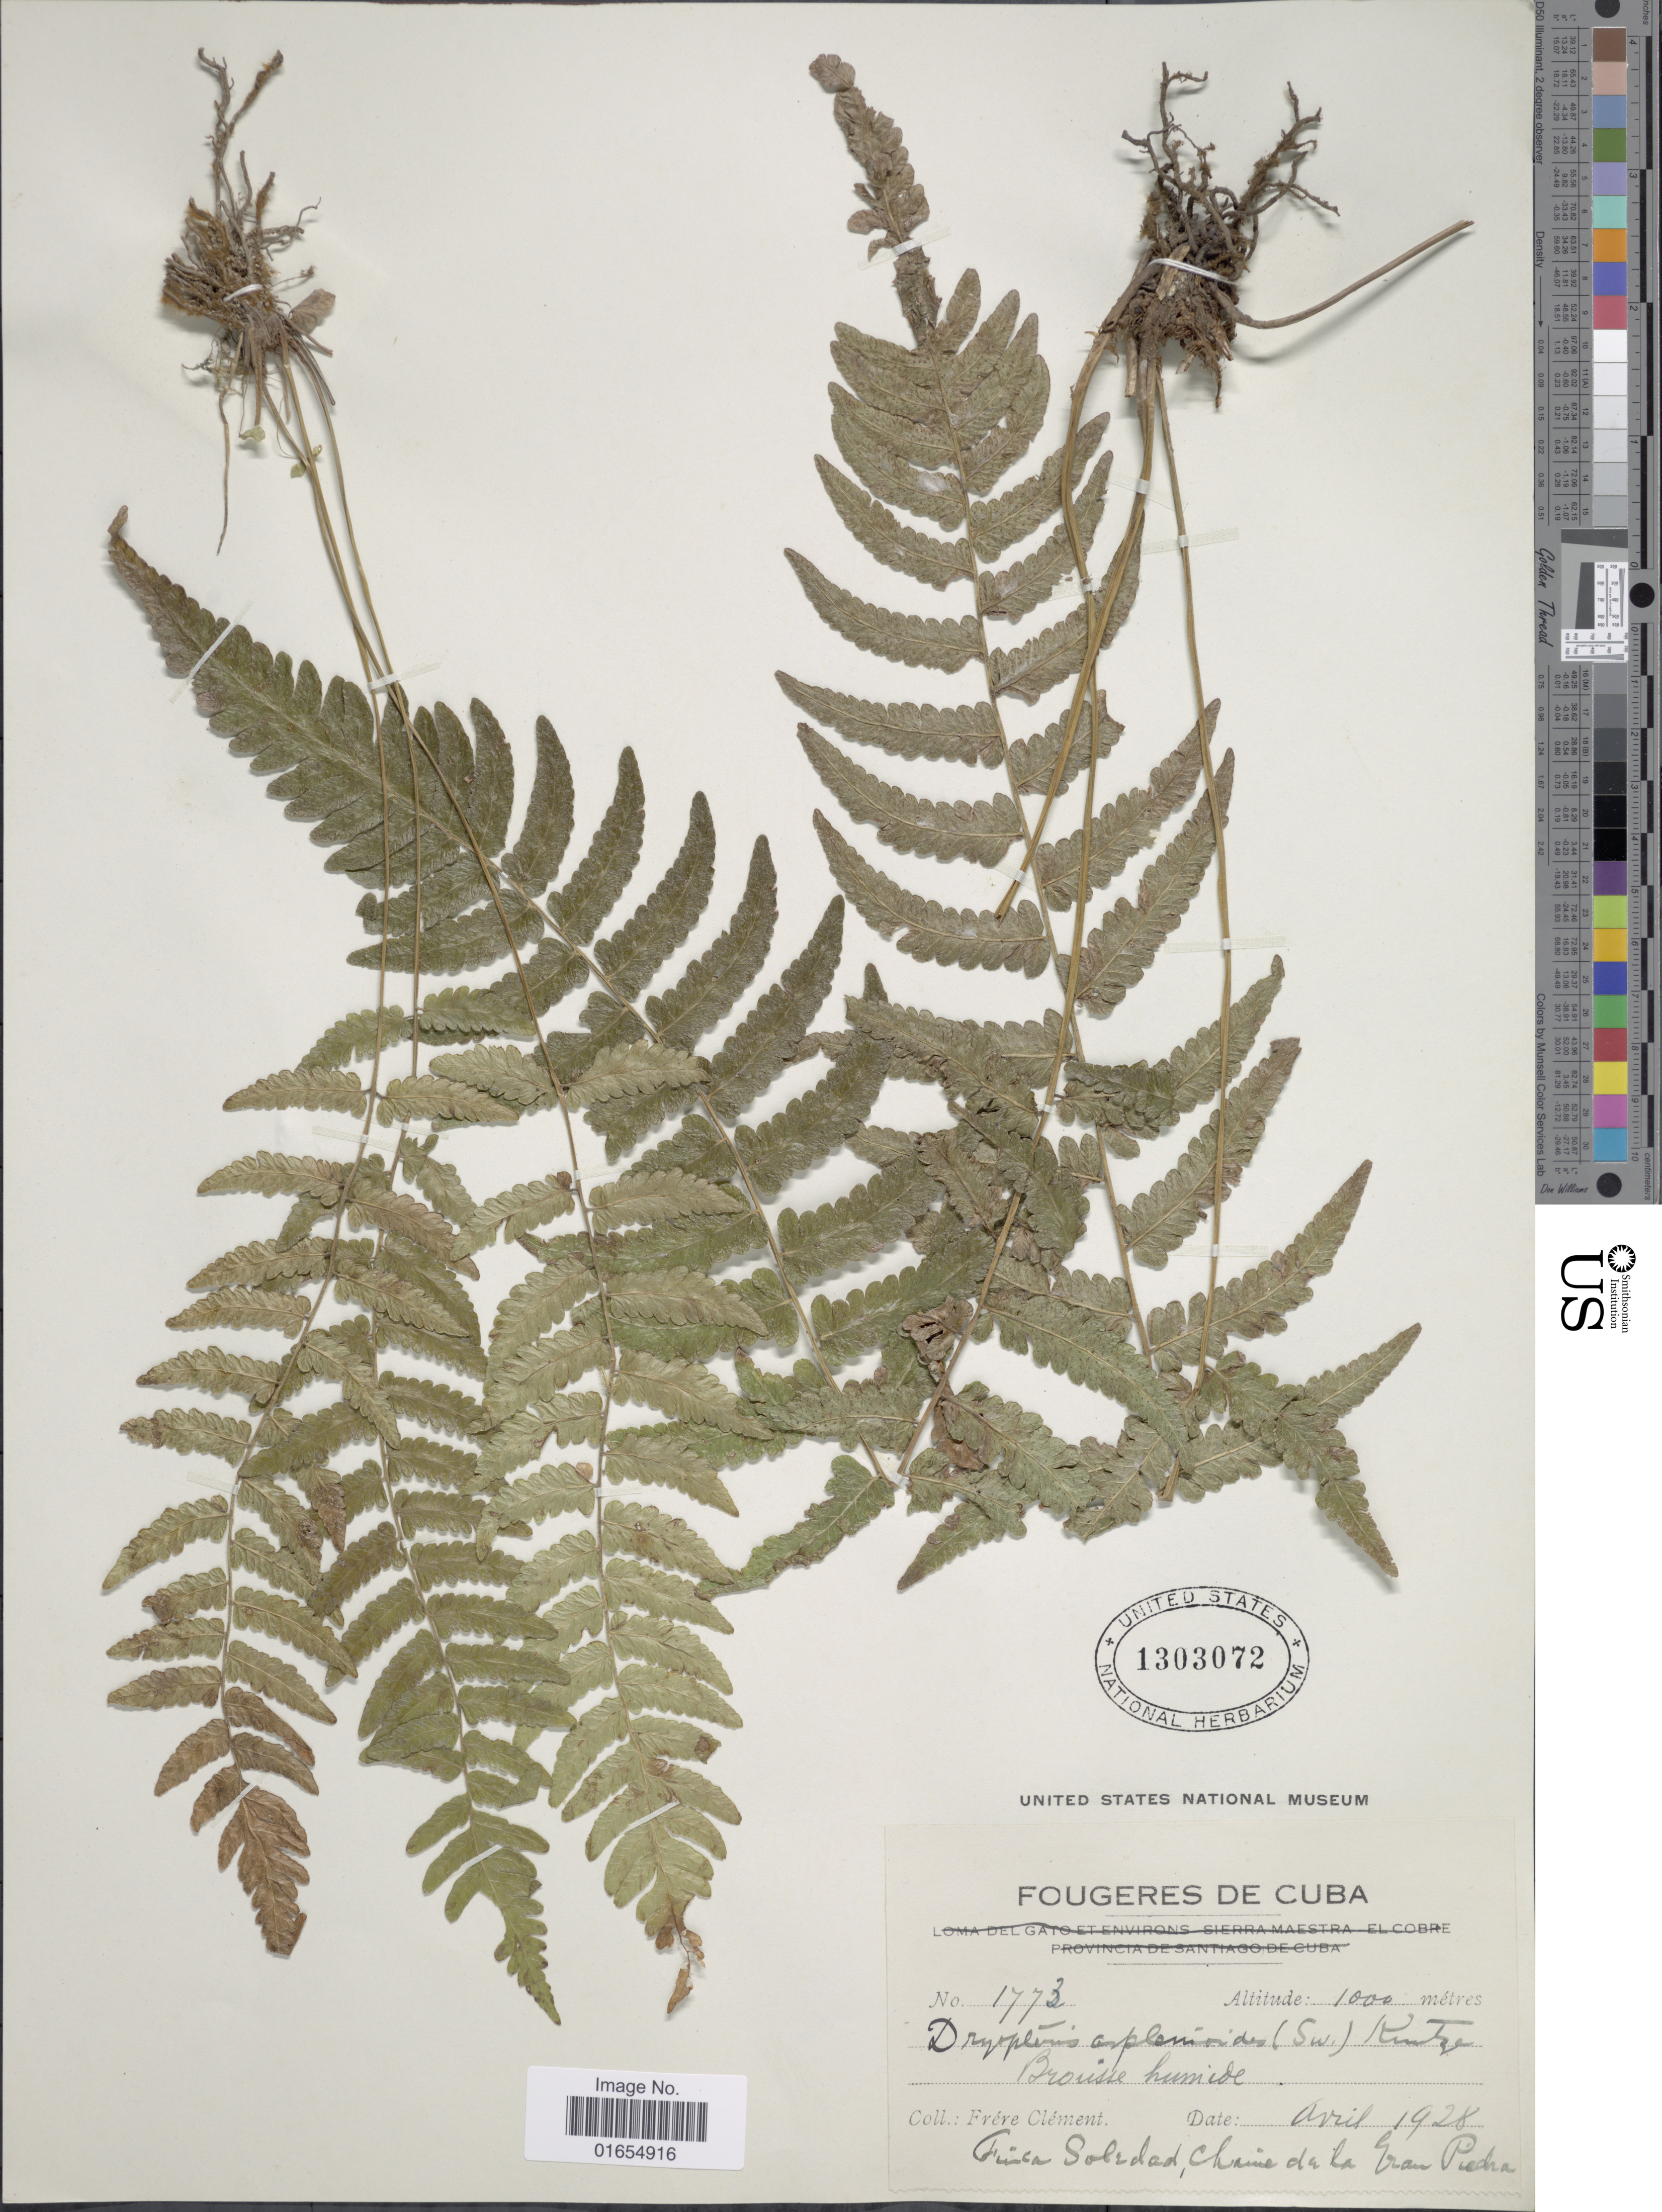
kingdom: Plantae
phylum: Tracheophyta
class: Polypodiopsida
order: Polypodiales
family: Thelypteridaceae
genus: Goniopteris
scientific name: Goniopteris retroflexa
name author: (L.) Pic. Serm.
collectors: B. Clement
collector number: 1773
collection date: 1928-04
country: Cuba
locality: Finca Soledad, chaine de la Gran Piedra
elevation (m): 1000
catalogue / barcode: US 1303072